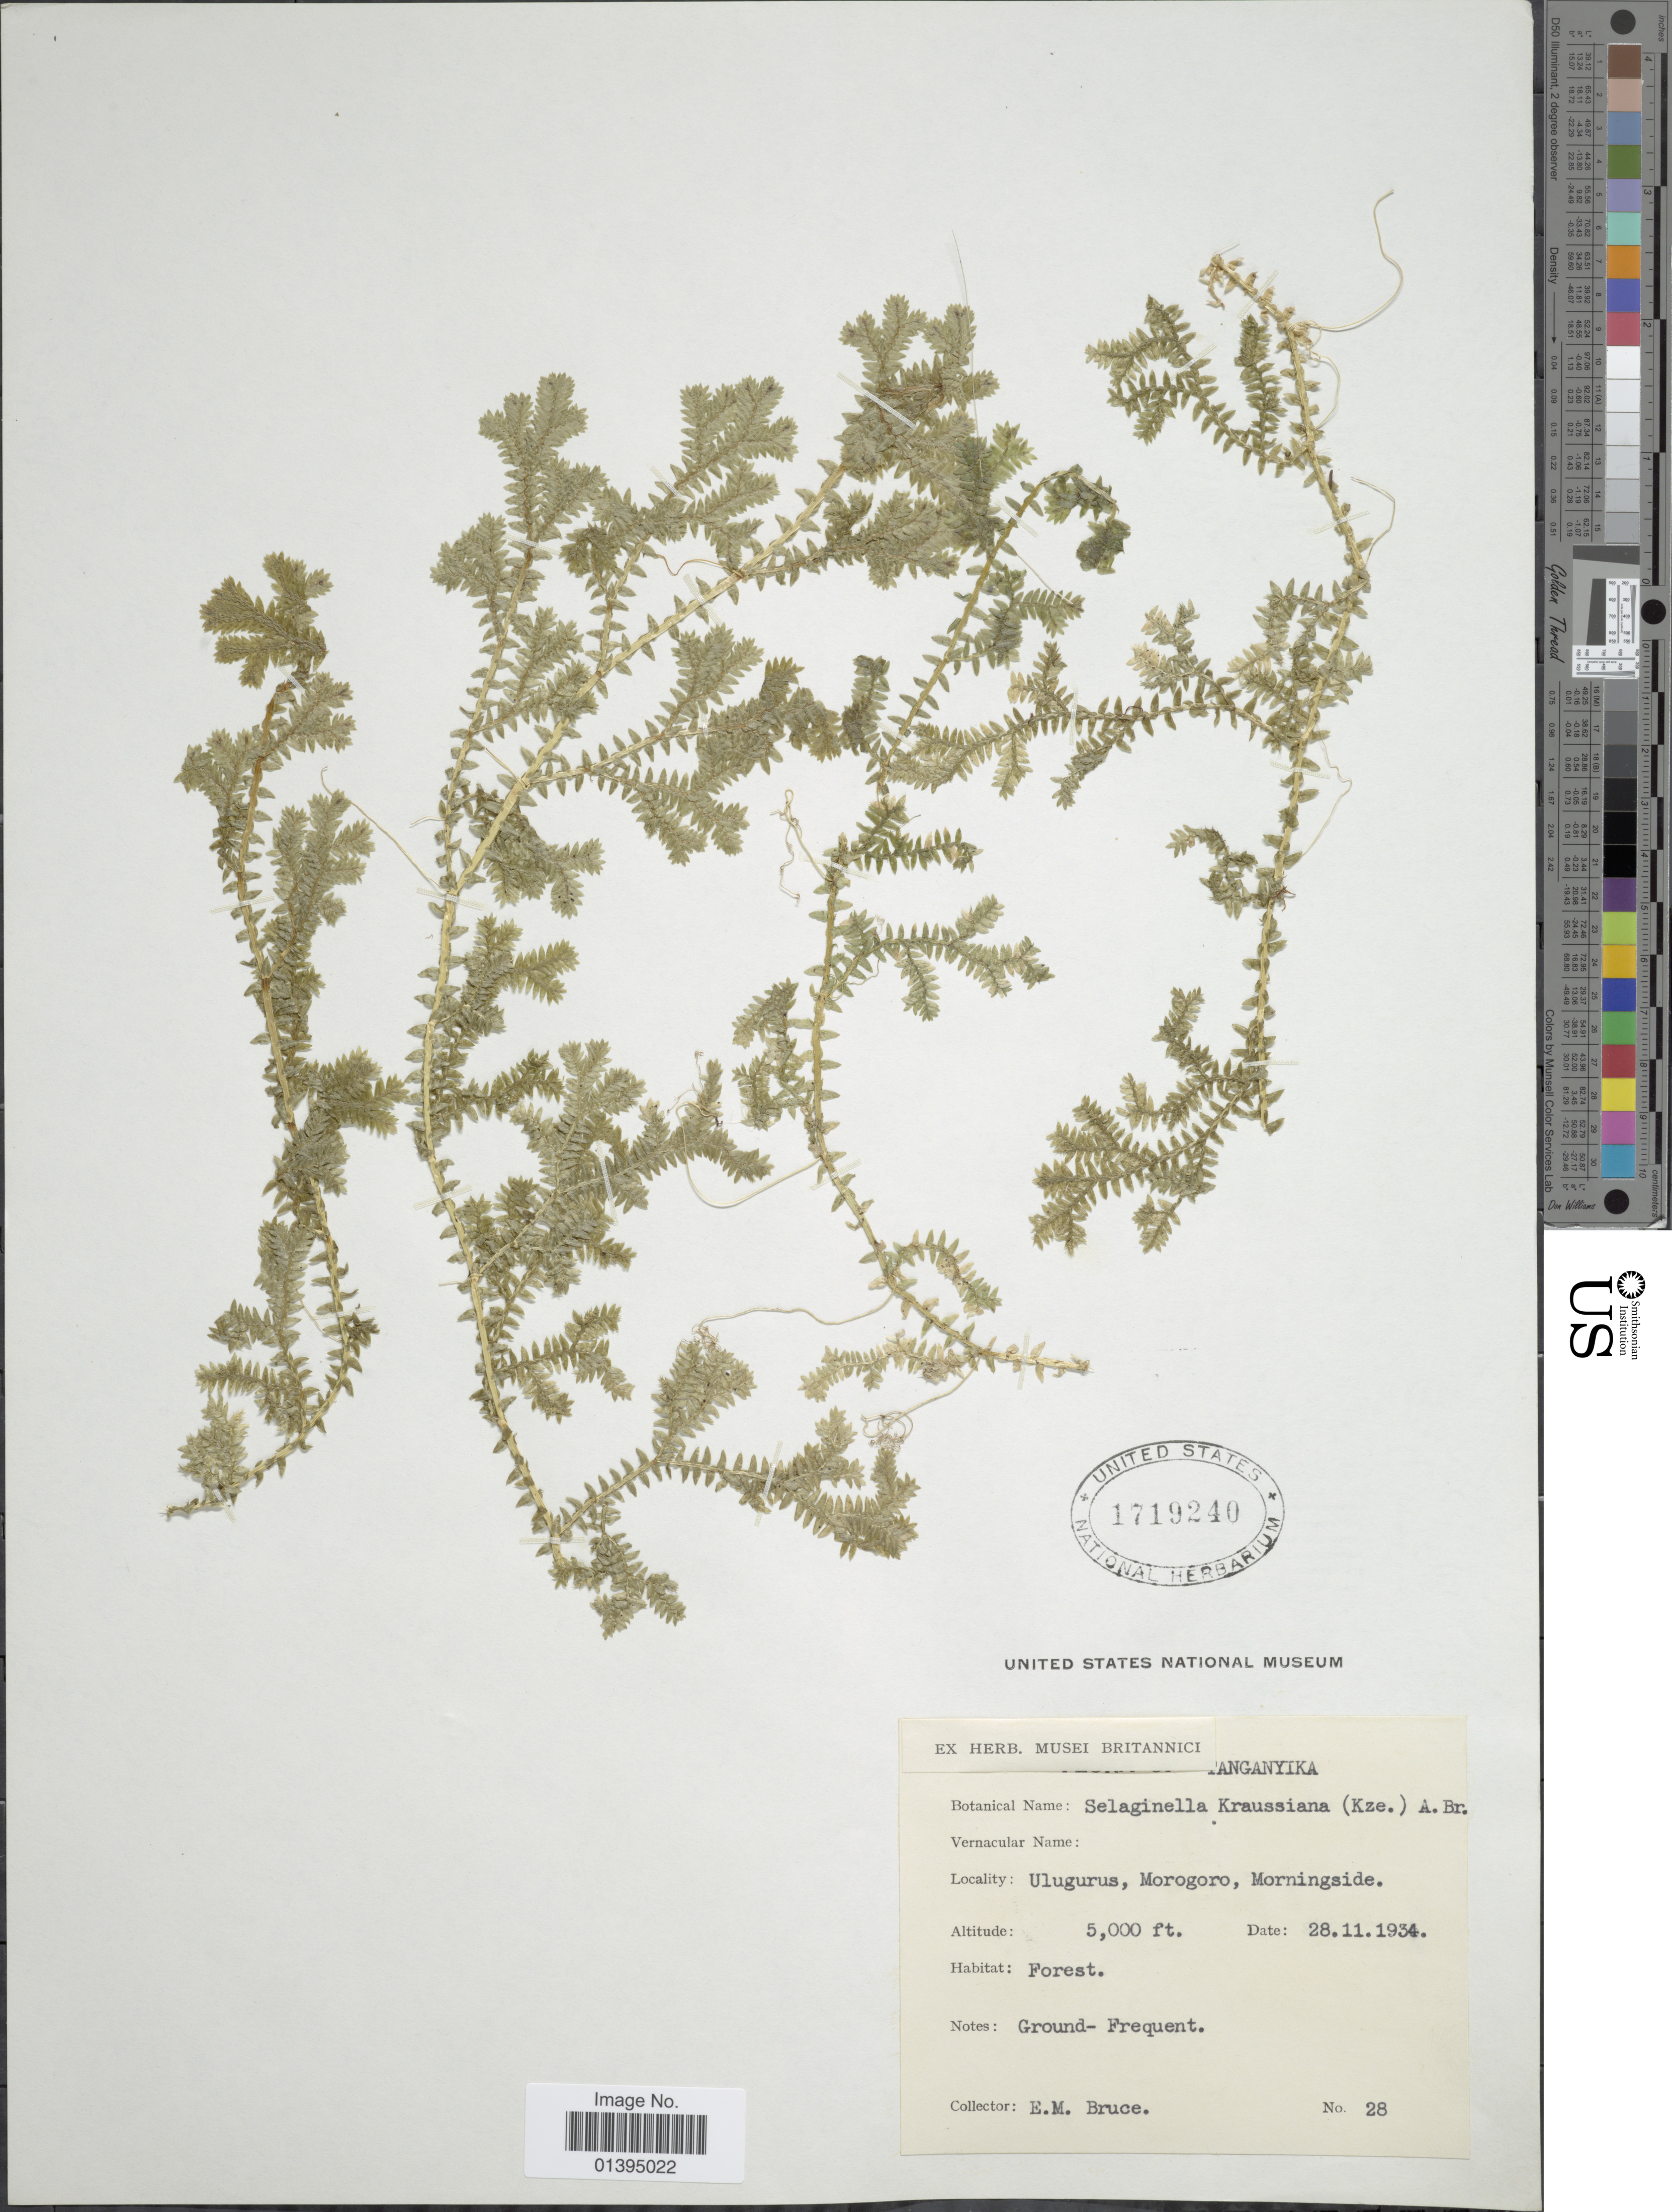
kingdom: Plantae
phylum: Tracheophyta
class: Lycopodiopsida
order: Selaginellales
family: Selaginellaceae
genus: Selaginella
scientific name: Selaginella kraussiana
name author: (Kunze) A. Braun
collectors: E. Bruce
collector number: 28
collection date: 1934-11-28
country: Tanzania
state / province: Morogoro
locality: Tanganyika, Ulugurus, Morningside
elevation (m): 1524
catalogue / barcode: US 1719240